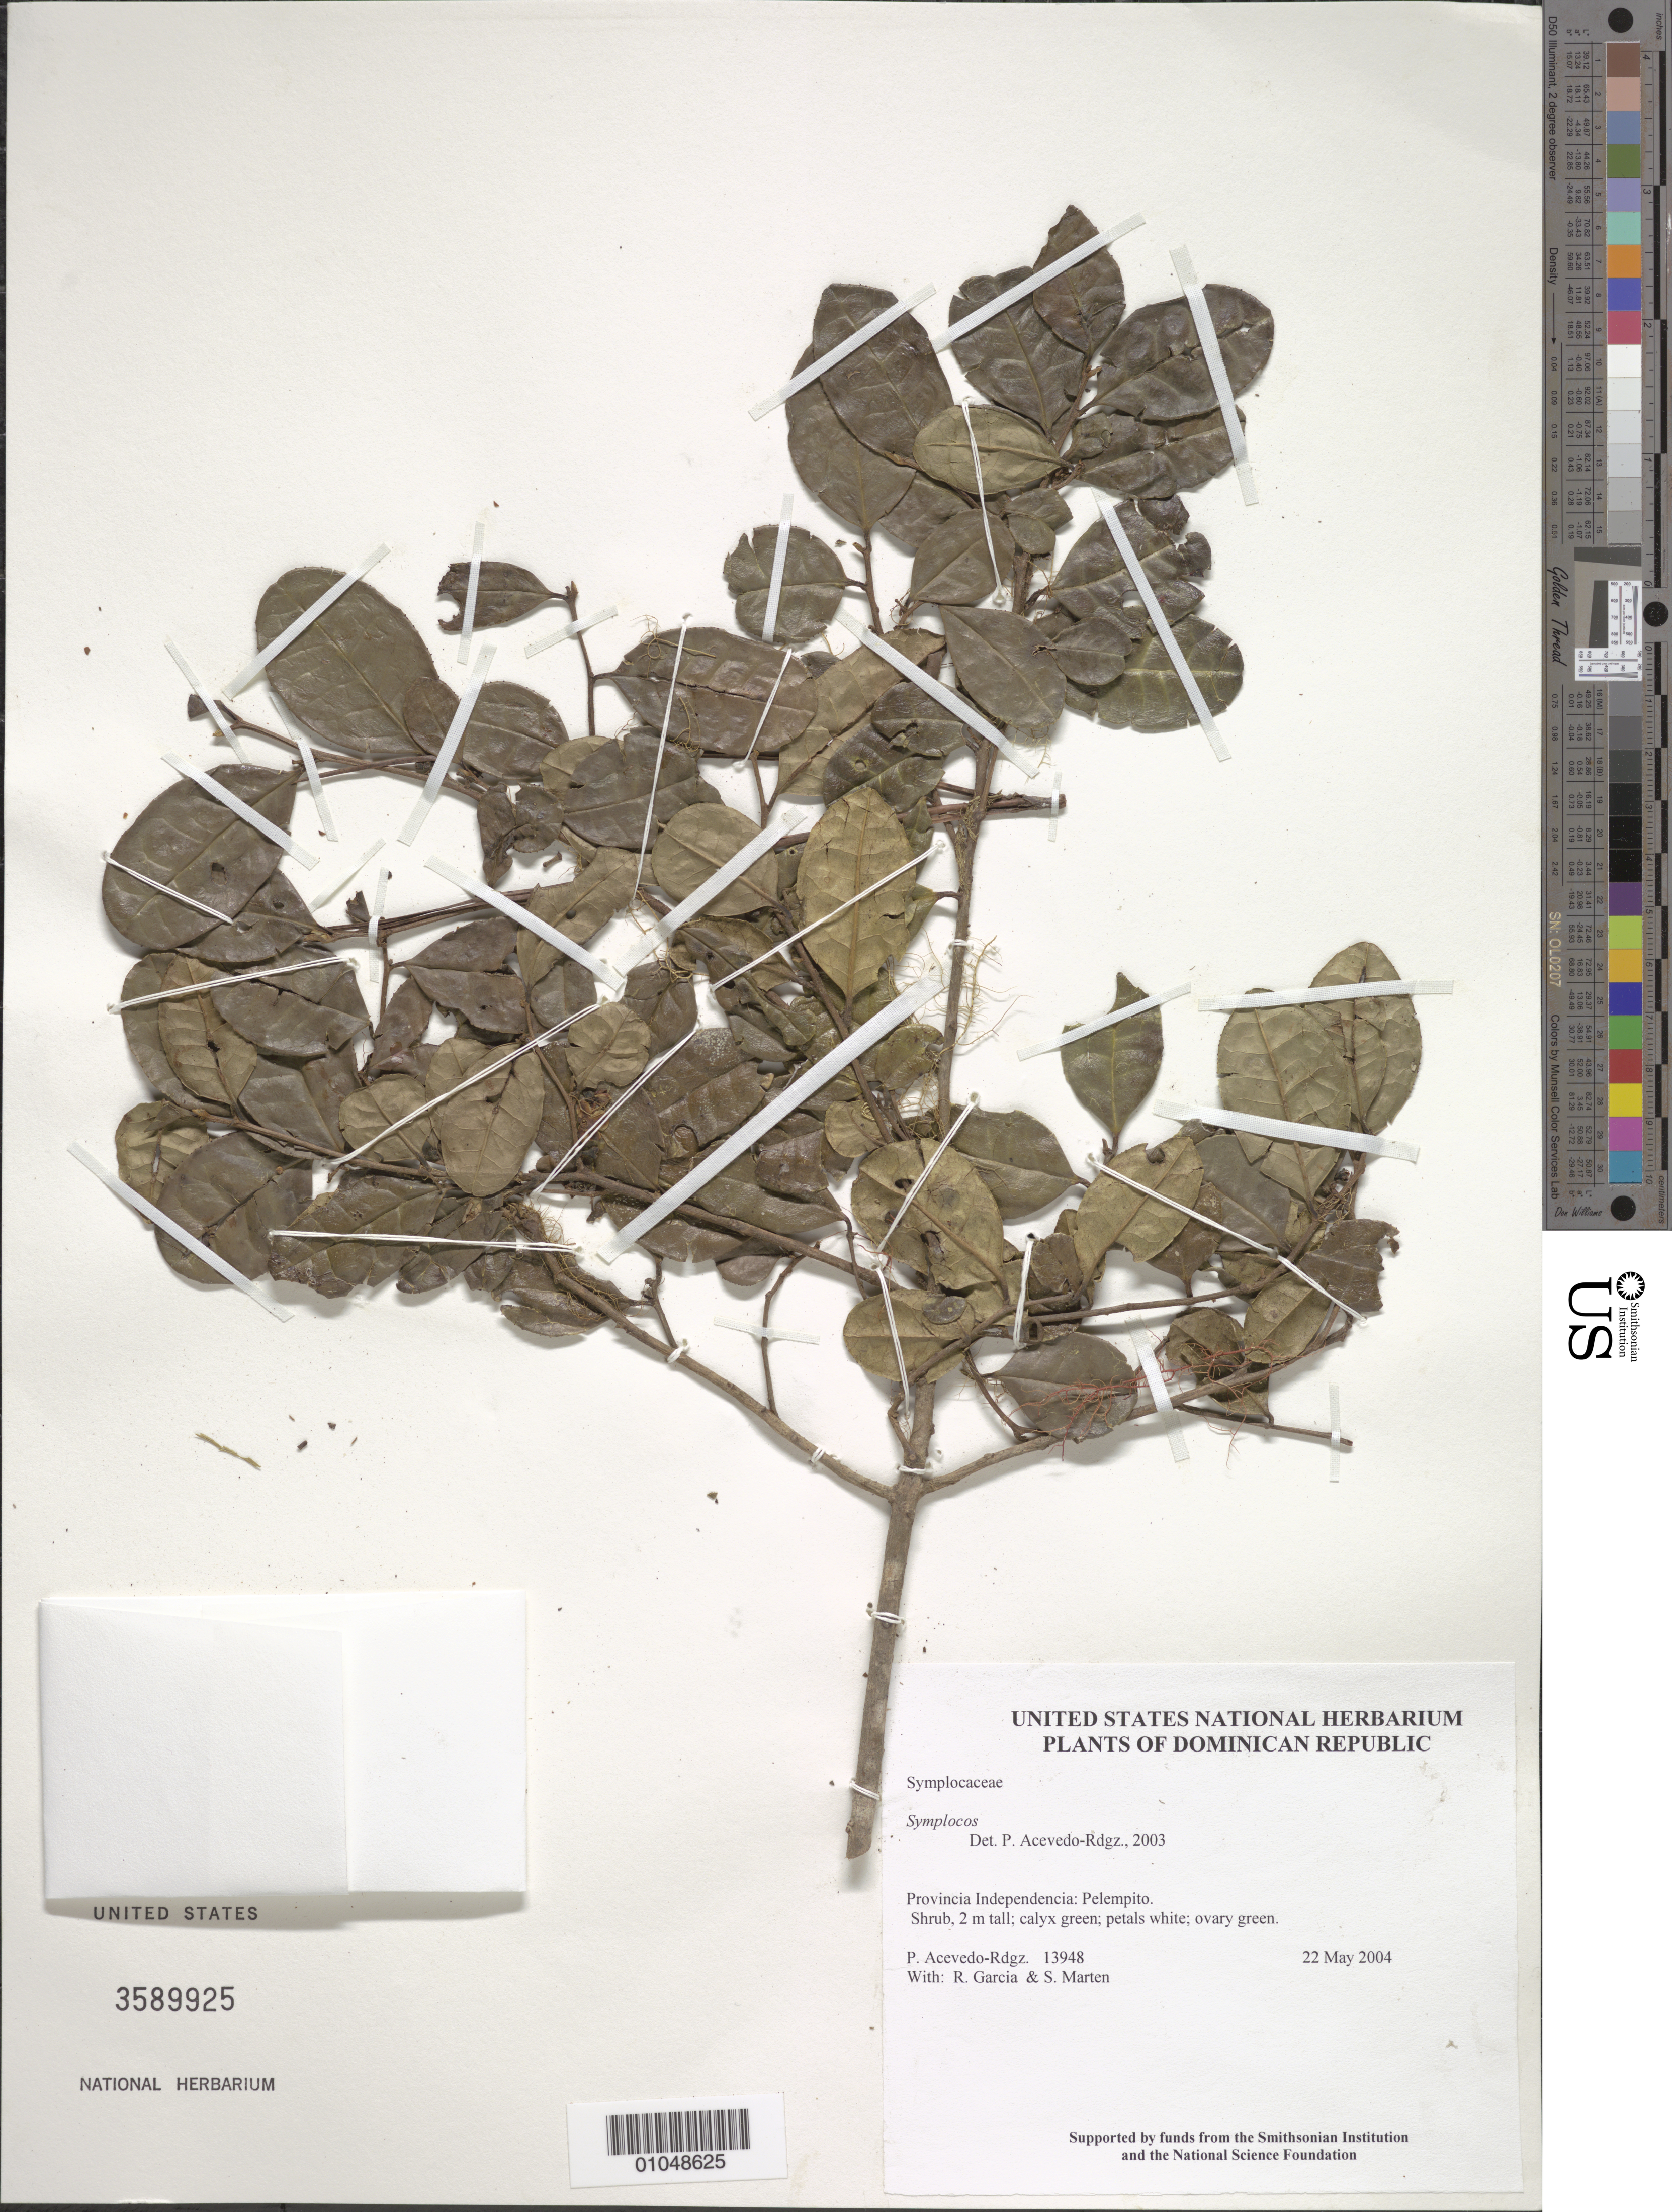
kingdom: Plantae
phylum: Tracheophyta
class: Magnoliopsida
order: Ericales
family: Symplocaceae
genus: Symplocos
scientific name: Symplocos sp.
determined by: Acevedo-Rodríguez, P., (BOT), Smithsonian Institution - National Museum of Natural History (UNITED STATES)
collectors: P. Acevedo-Rodr., R. G. García & S. Marten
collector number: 13948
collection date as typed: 22 May 2004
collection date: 2004-05-22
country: Dominican Republic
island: Hispaniola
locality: Provincia Independencia: Pelempito.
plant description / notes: US, MO, K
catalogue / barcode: US 3589925